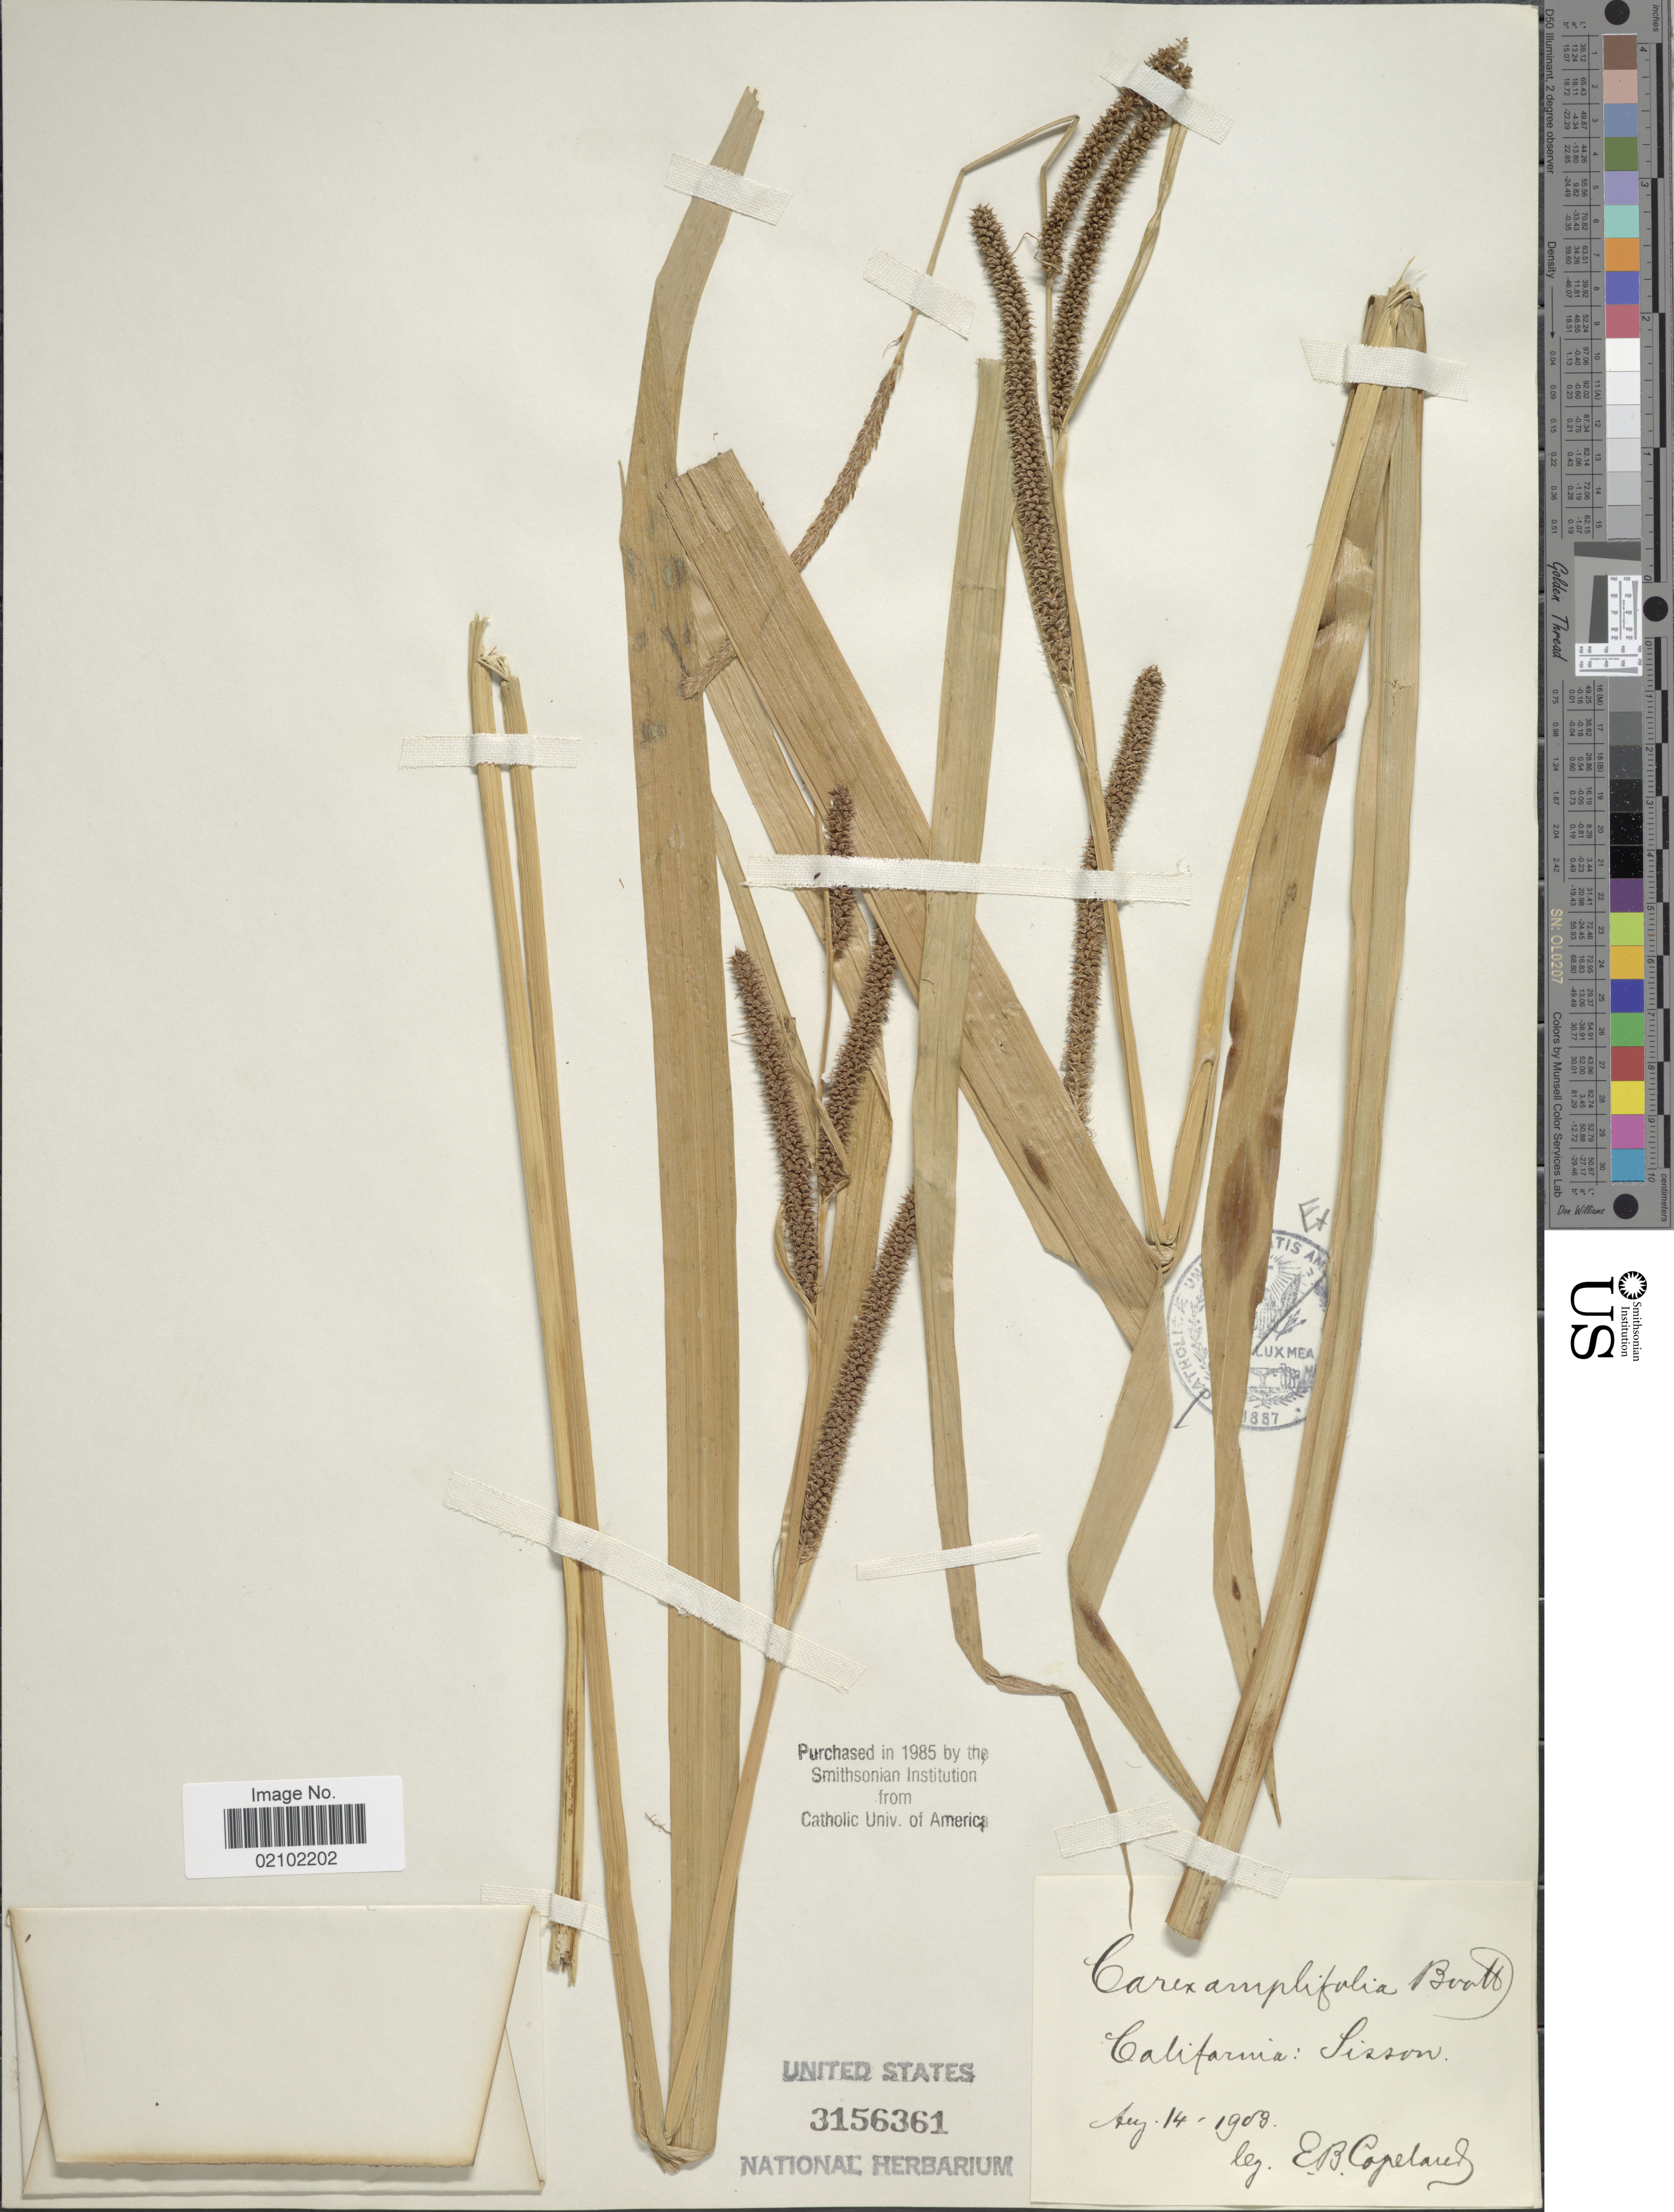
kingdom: Plantae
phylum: Tracheophyta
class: Liliopsida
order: Poales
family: Cyperaceae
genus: Carex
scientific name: Carex amplifolia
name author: Boott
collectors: E. B. Copeland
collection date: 1903-08-14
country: United States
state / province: California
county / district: Siskiyou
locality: Sisson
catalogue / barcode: US 3156361